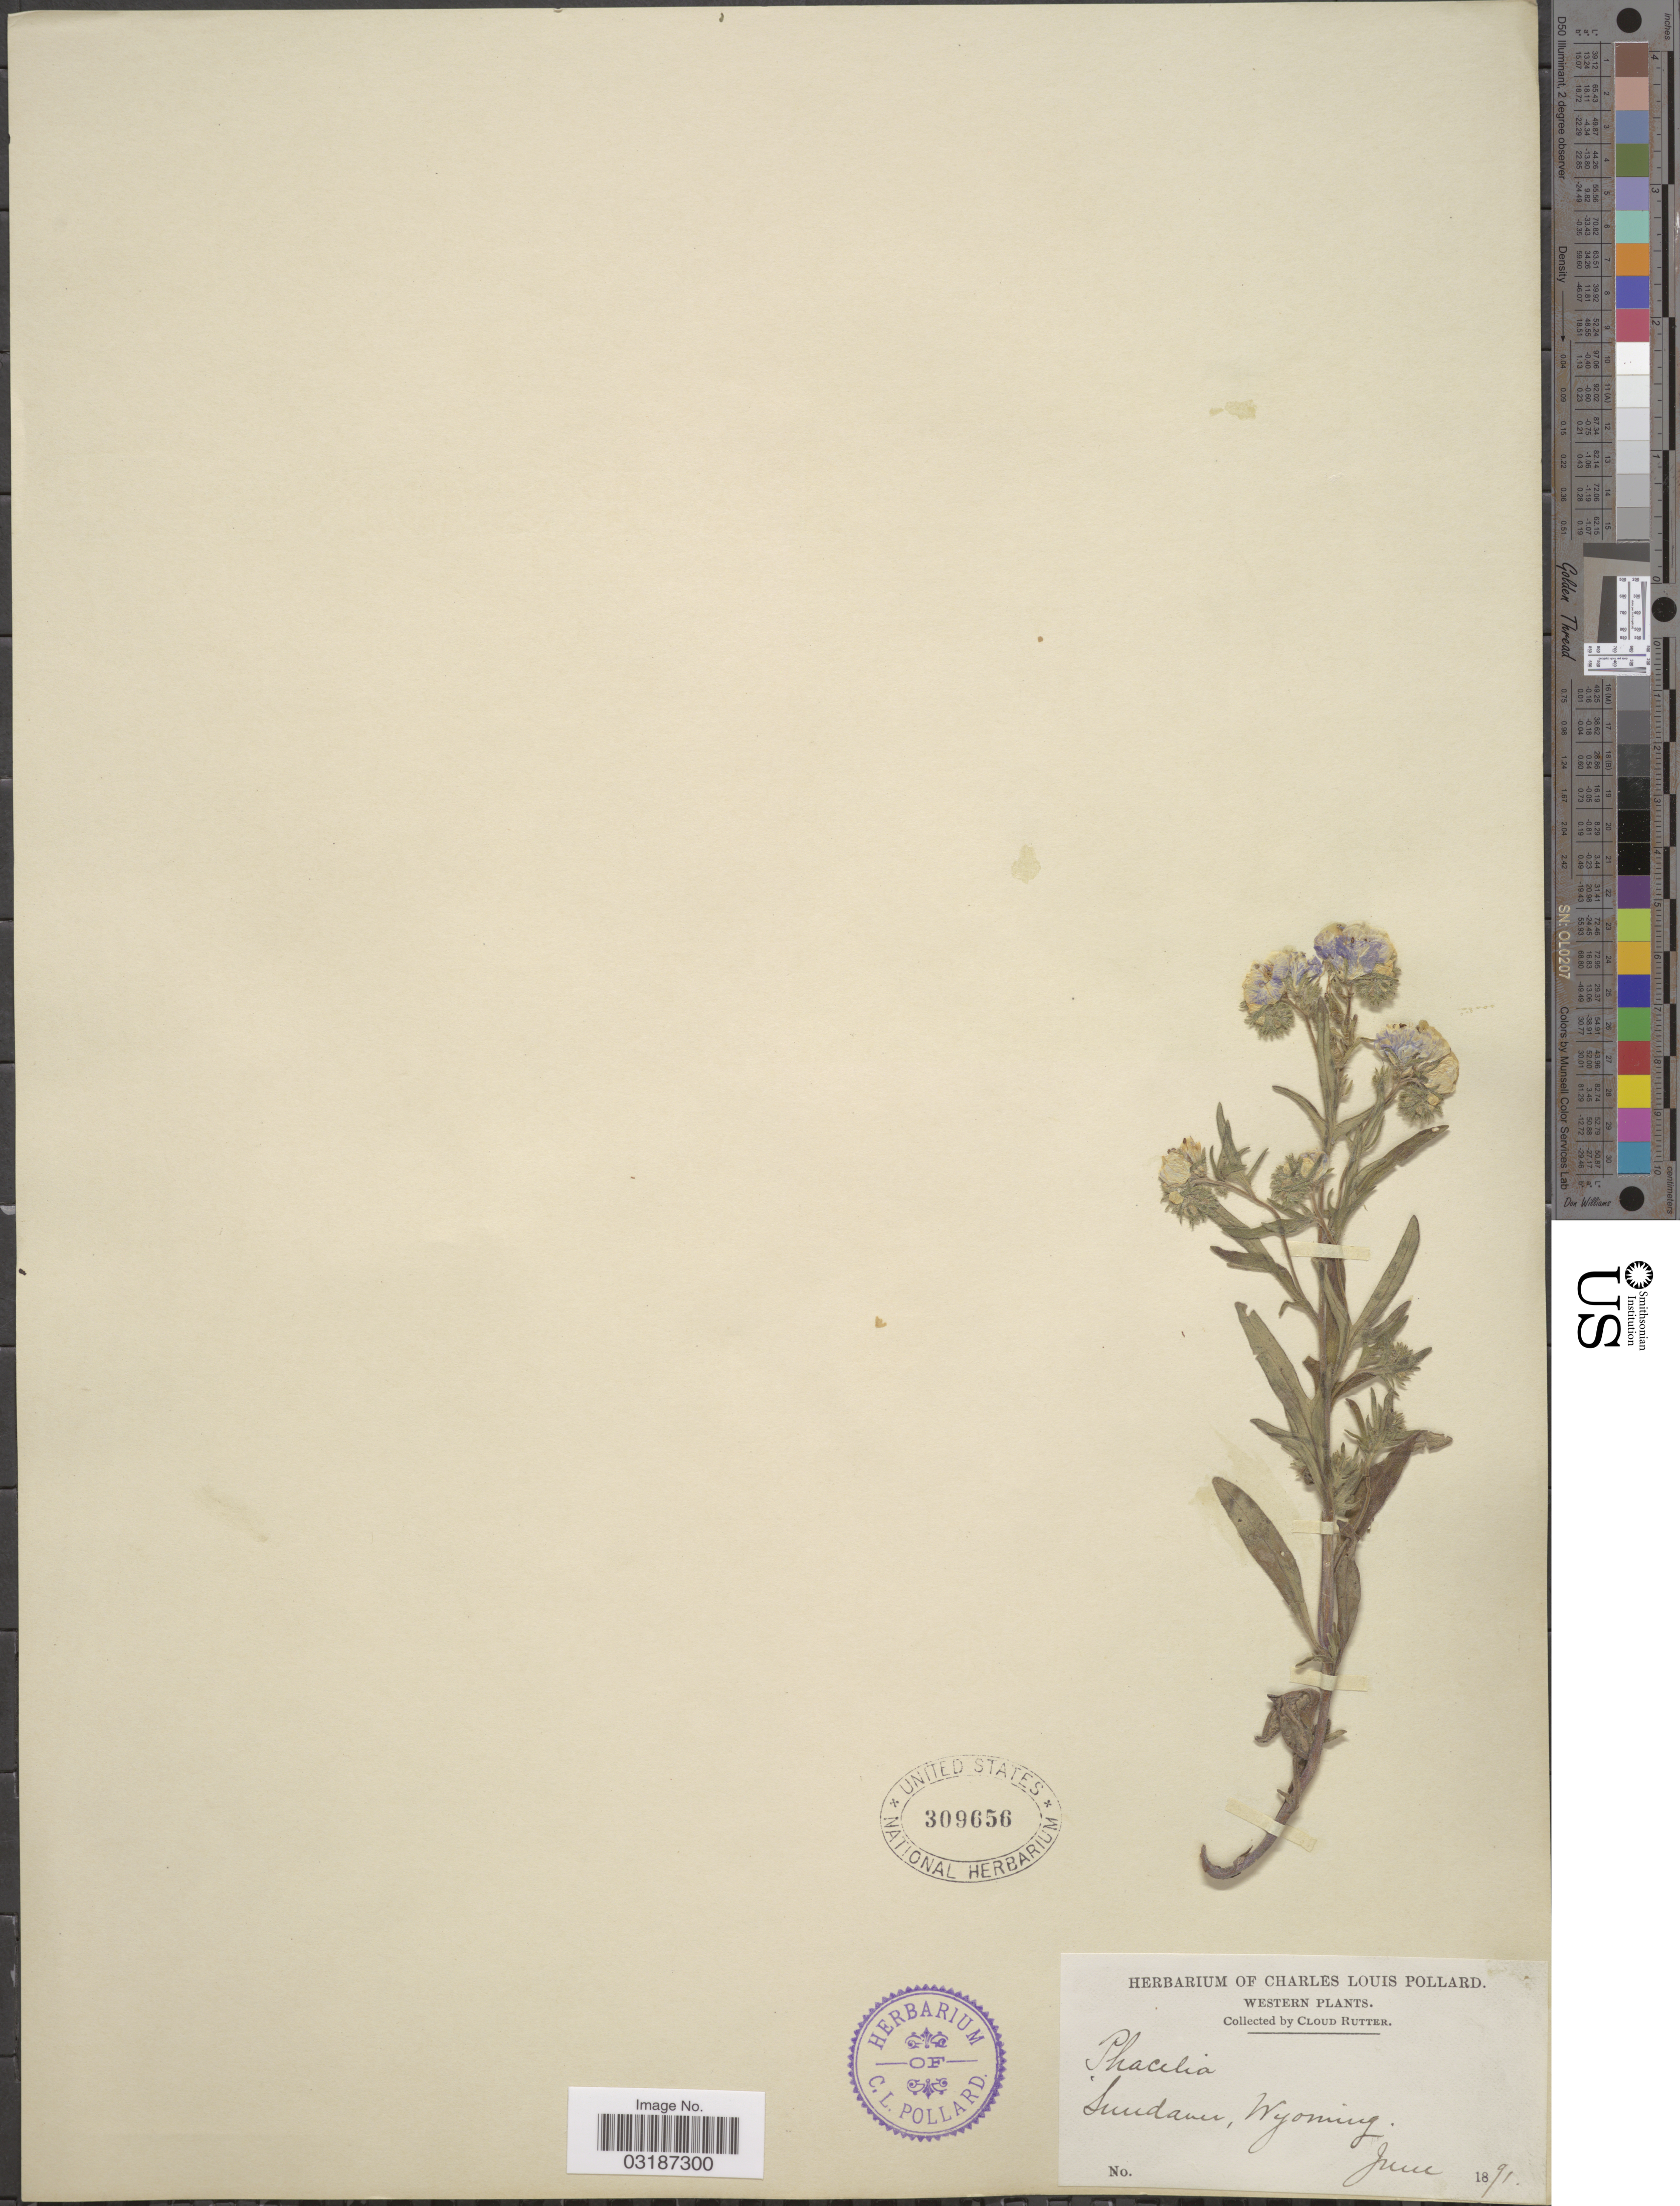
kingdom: Plantae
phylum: Tracheophyta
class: Magnoliopsida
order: Boraginales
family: Hydrophyllaceae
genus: Phacelia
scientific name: Phacelia linearis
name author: (Pursh) Holz.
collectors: C. Rutter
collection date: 1891-06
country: United States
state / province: Wyoming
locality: Western Plants. Sundance.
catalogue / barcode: US 309656